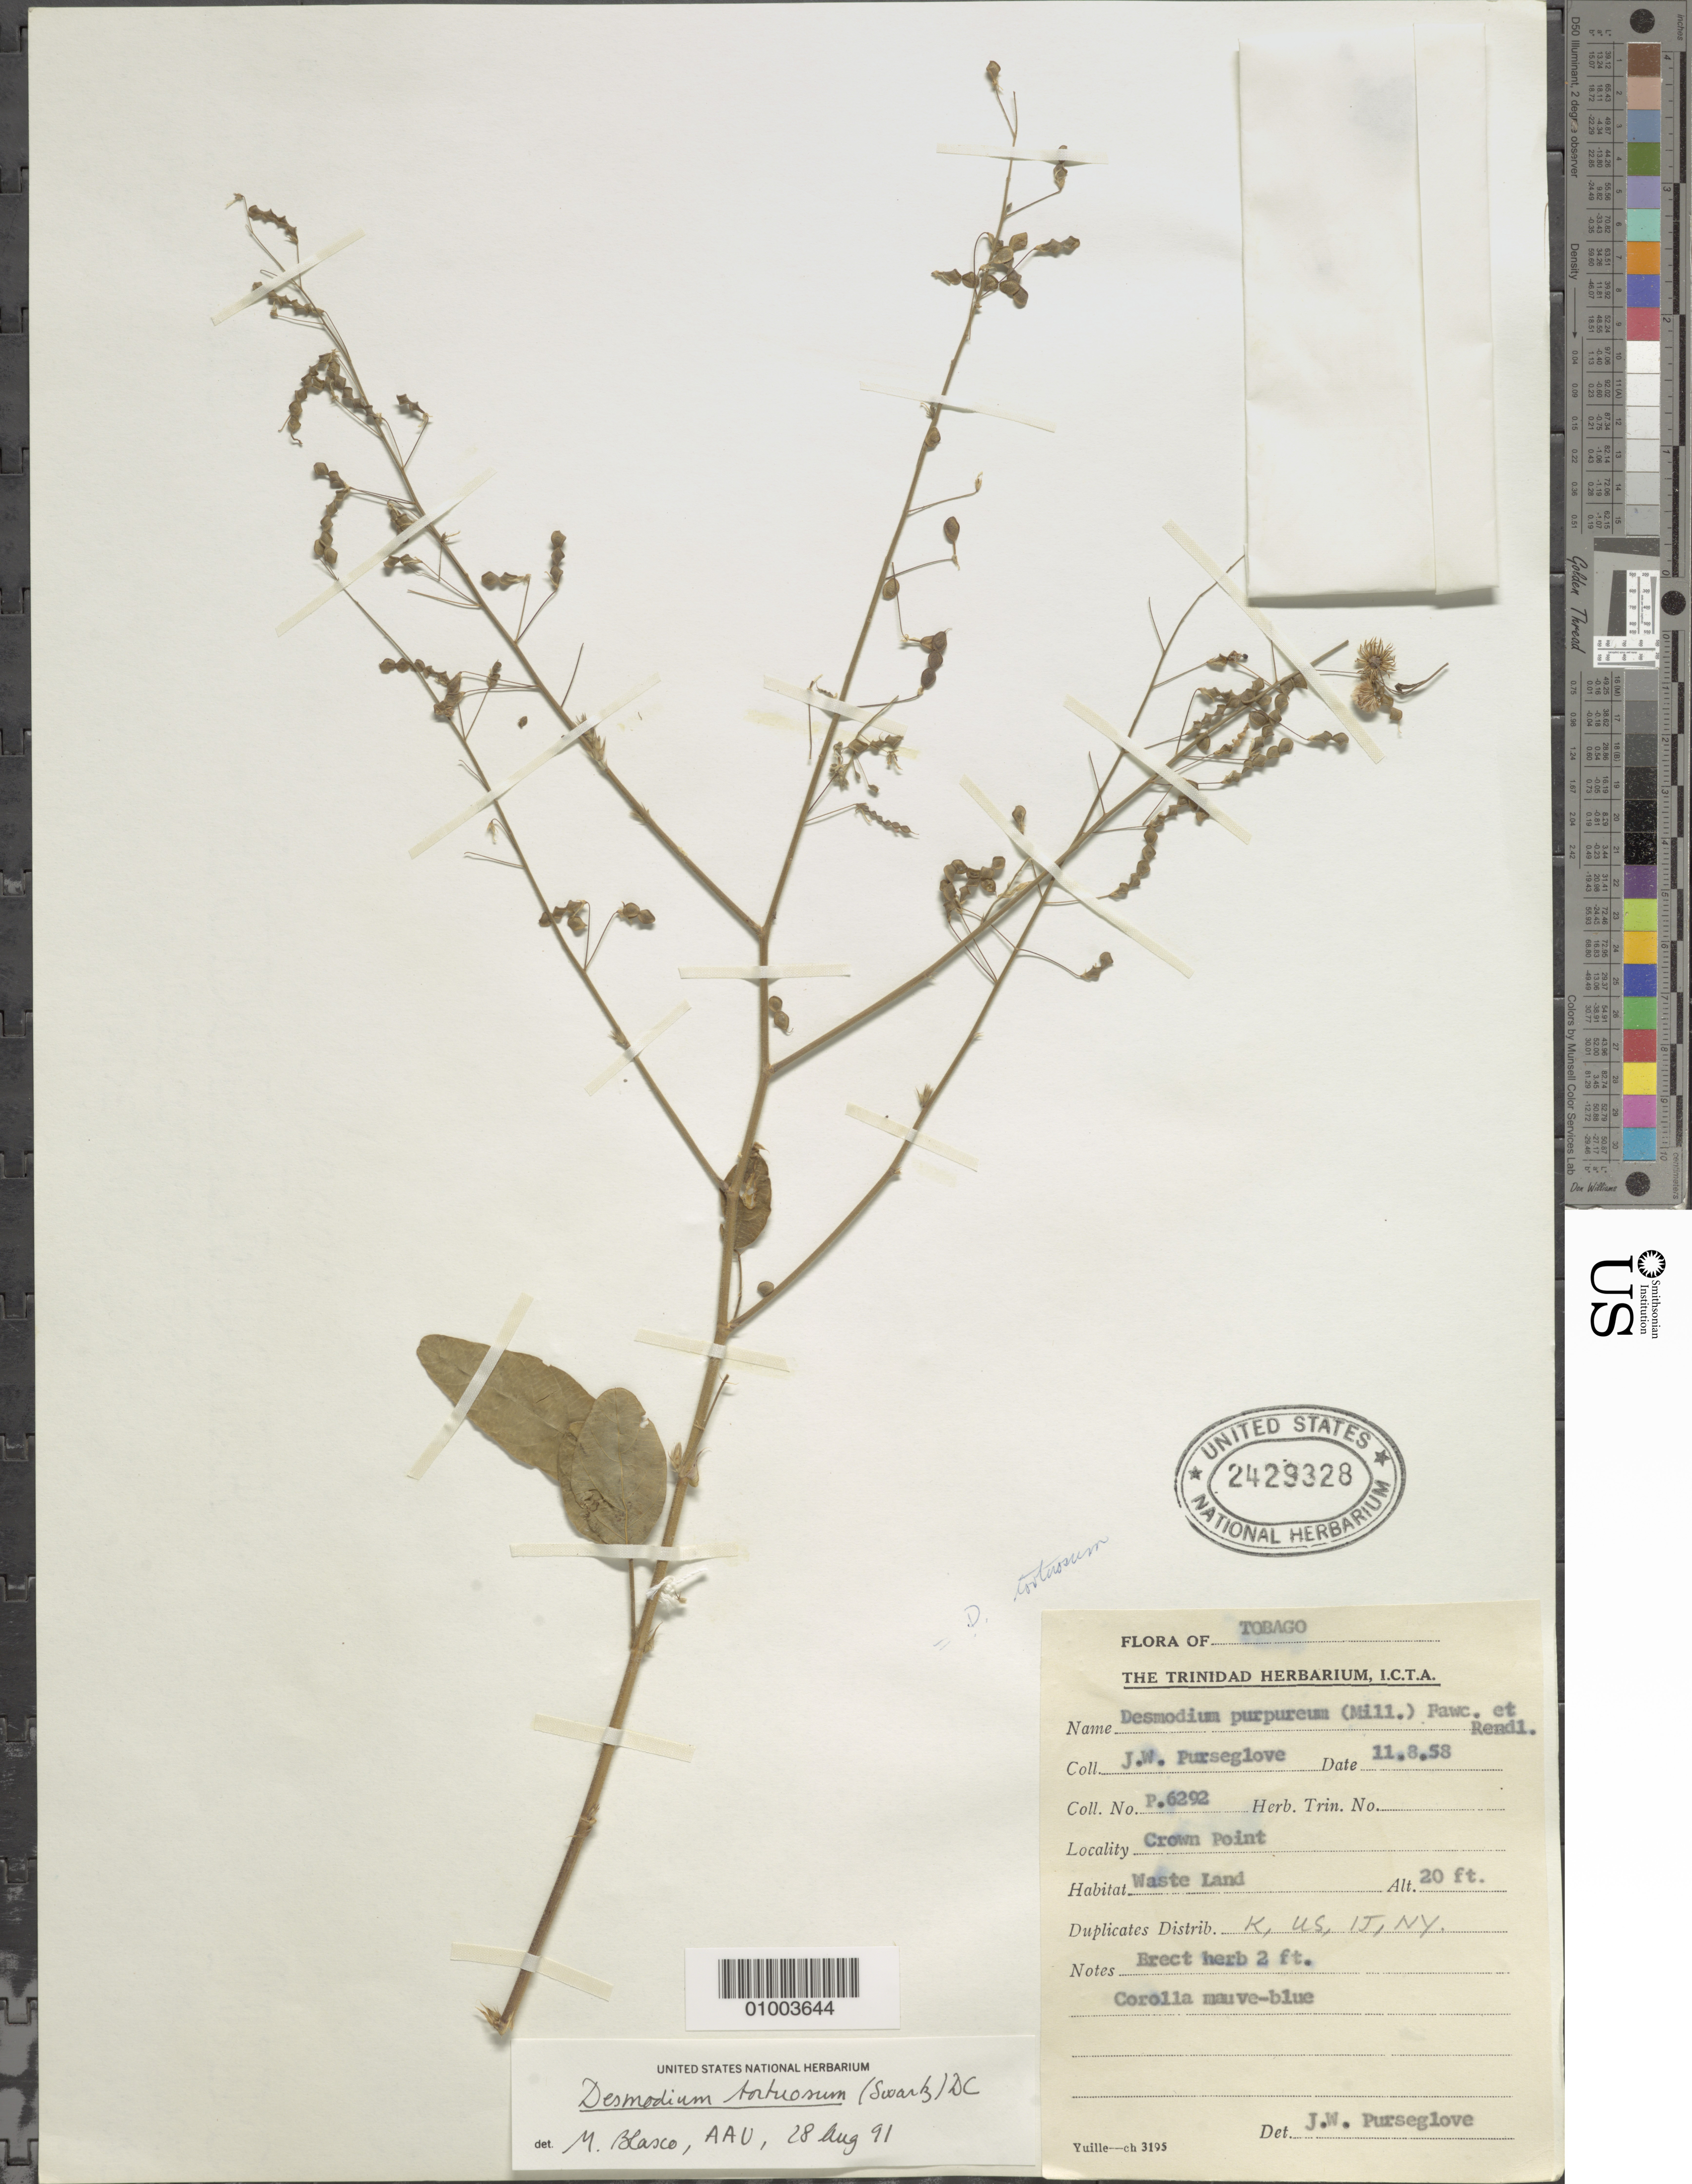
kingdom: Plantae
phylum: Tracheophyta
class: Magnoliopsida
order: Fabales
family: Fabaceae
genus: Desmodium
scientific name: Desmodium tortuosum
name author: (Sw.) DC.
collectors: J. Purseglove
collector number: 6292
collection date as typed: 08 Nov 1959 or 11 Aug 1958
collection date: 1958-08-11 or 1959-11-08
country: Trinidad and Tobago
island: Tobago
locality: Crown Point (waste land). erect herb 2 ft. Corolla mauve-blue.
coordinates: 0 N, 0 E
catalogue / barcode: US 2429328